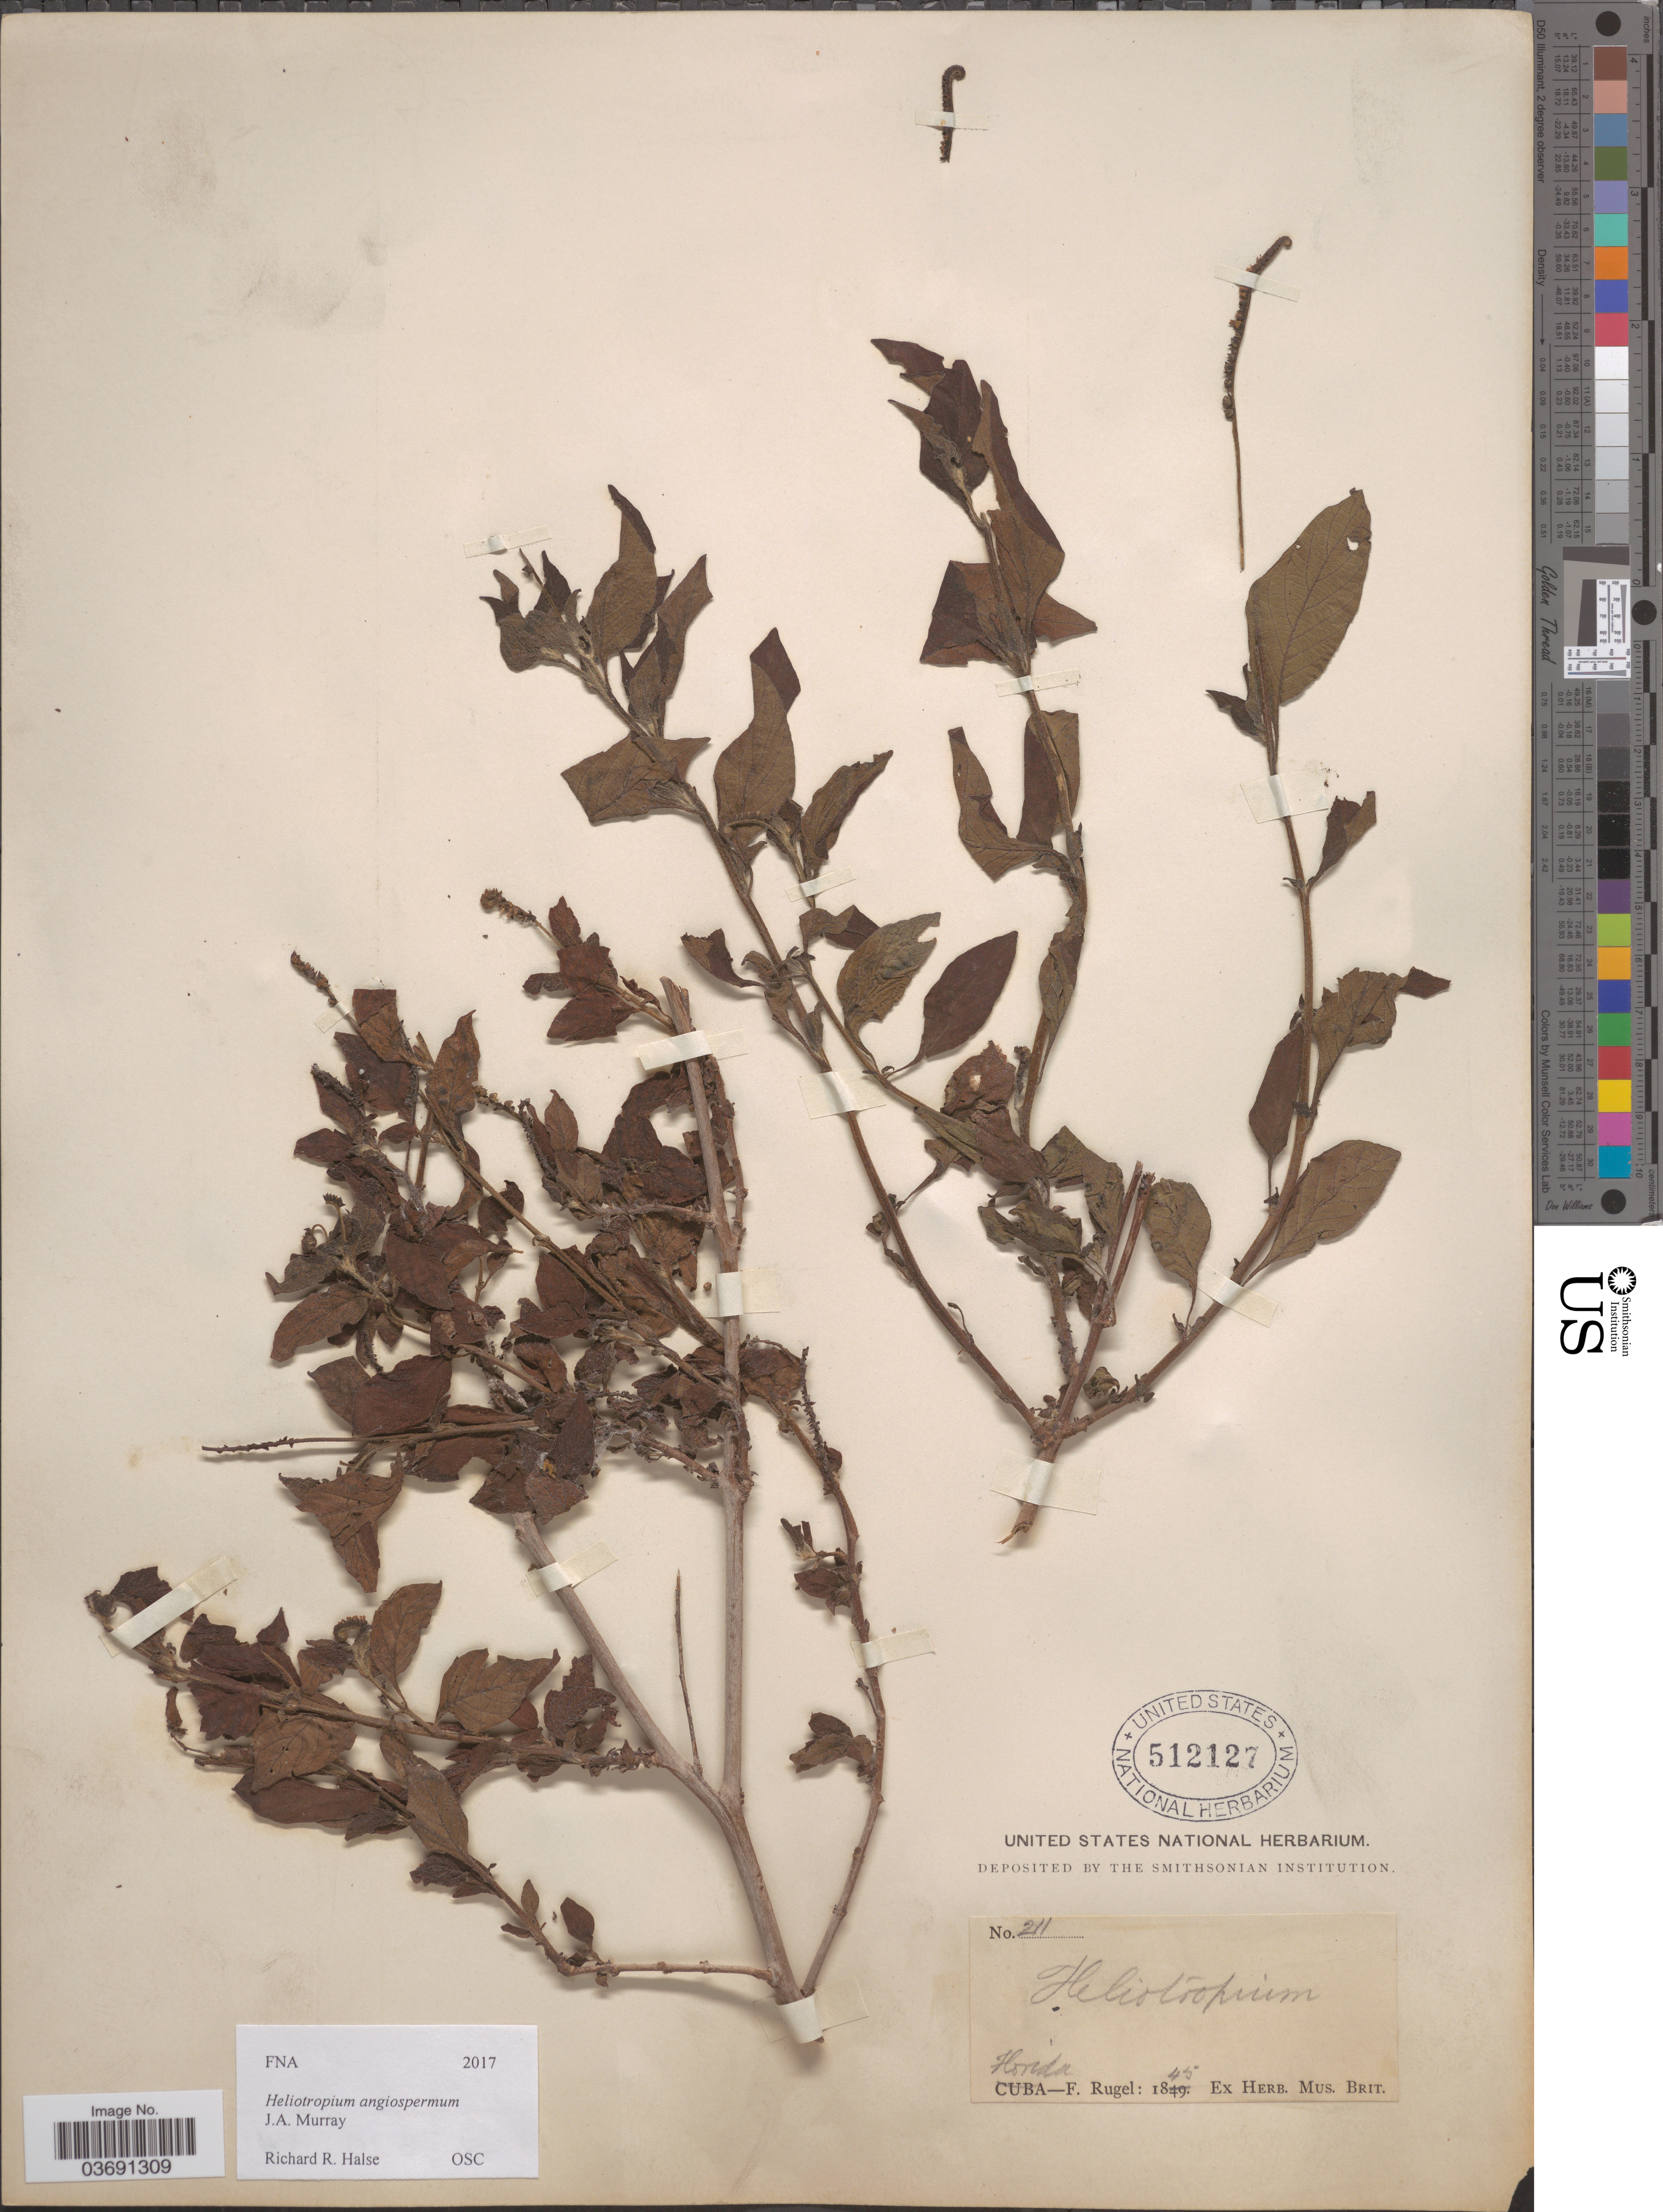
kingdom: Plantae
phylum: Tracheophyta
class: Magnoliopsida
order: Boraginales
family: Heliotropiaceae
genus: Heliotropium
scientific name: Heliotropium angiospermum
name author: Murray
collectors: F. Rugel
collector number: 211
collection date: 1845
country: United States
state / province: Florida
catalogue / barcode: US 512127